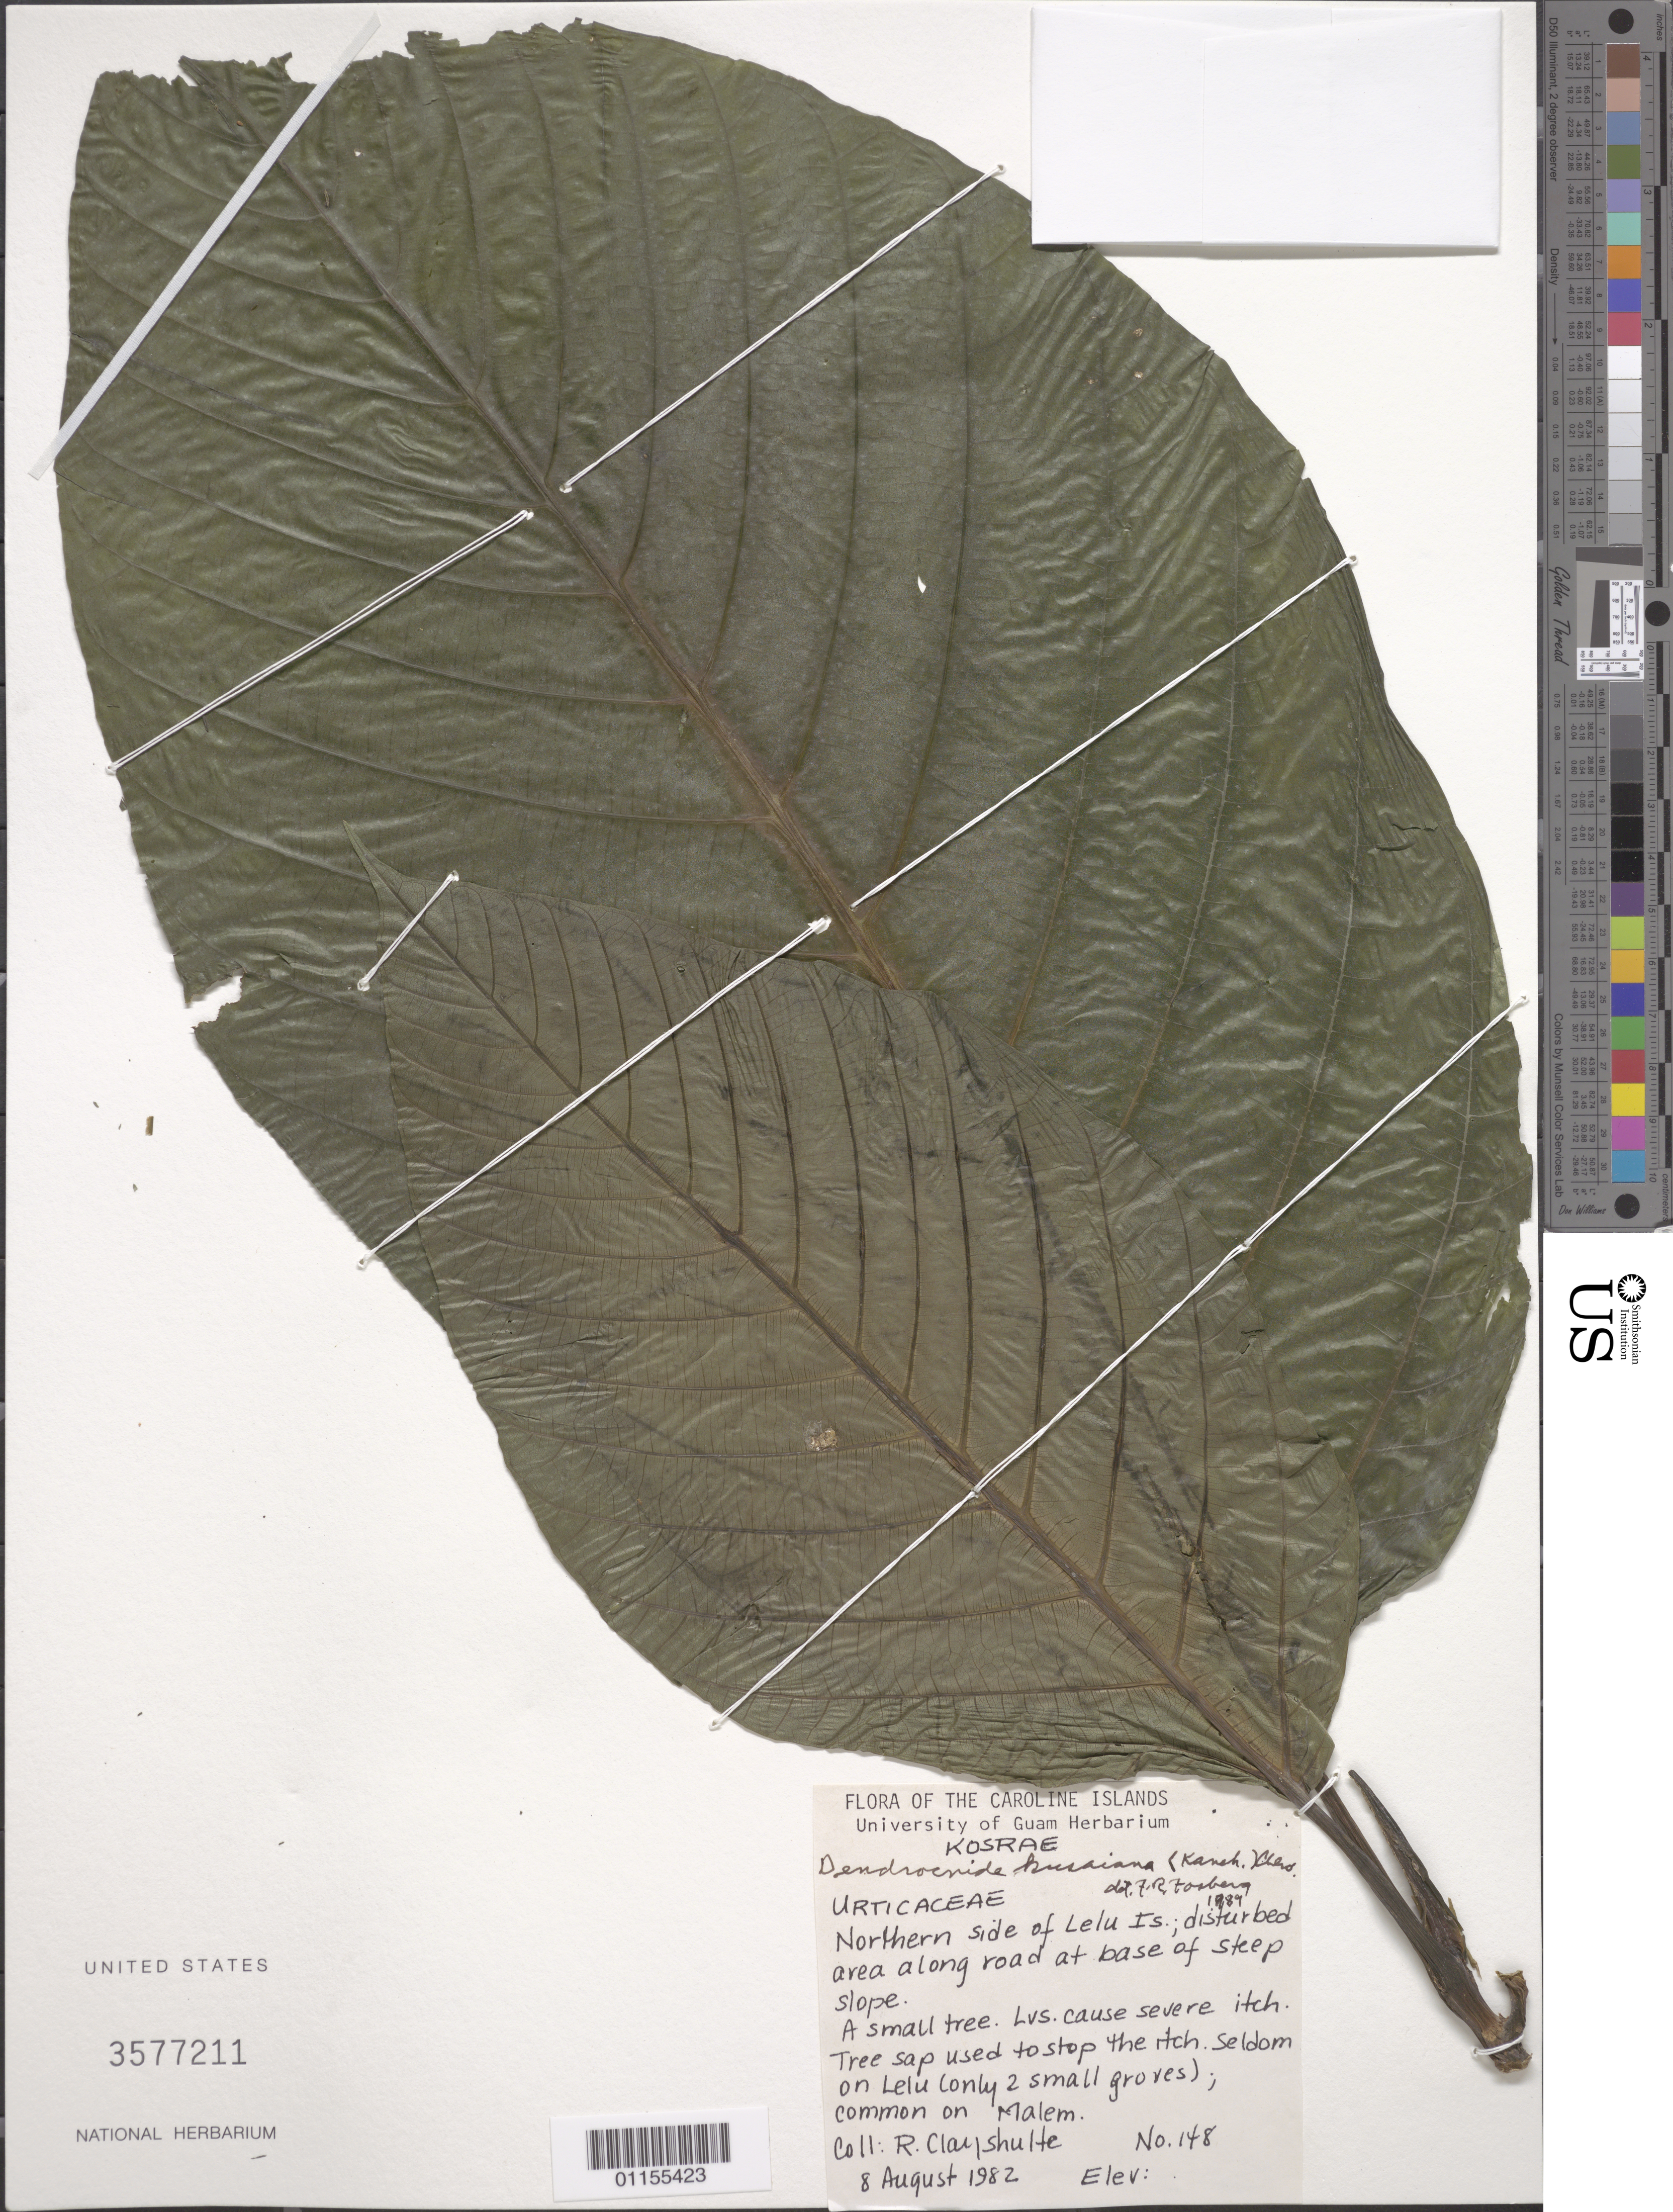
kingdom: Plantae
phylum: Tracheophyta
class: Magnoliopsida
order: Rosales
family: Urticaceae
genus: Dendrocnide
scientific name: Dendrocnide kusaiana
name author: (Kaneh.) Chew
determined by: Fosberg, F. R.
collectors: R. Clayshulte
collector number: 148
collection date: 1982-08-08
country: Micronesia, Federated States of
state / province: Kosrae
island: Lelu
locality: Northern side of Lelu Islet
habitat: disturbed area along side of road.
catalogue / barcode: US 3577211